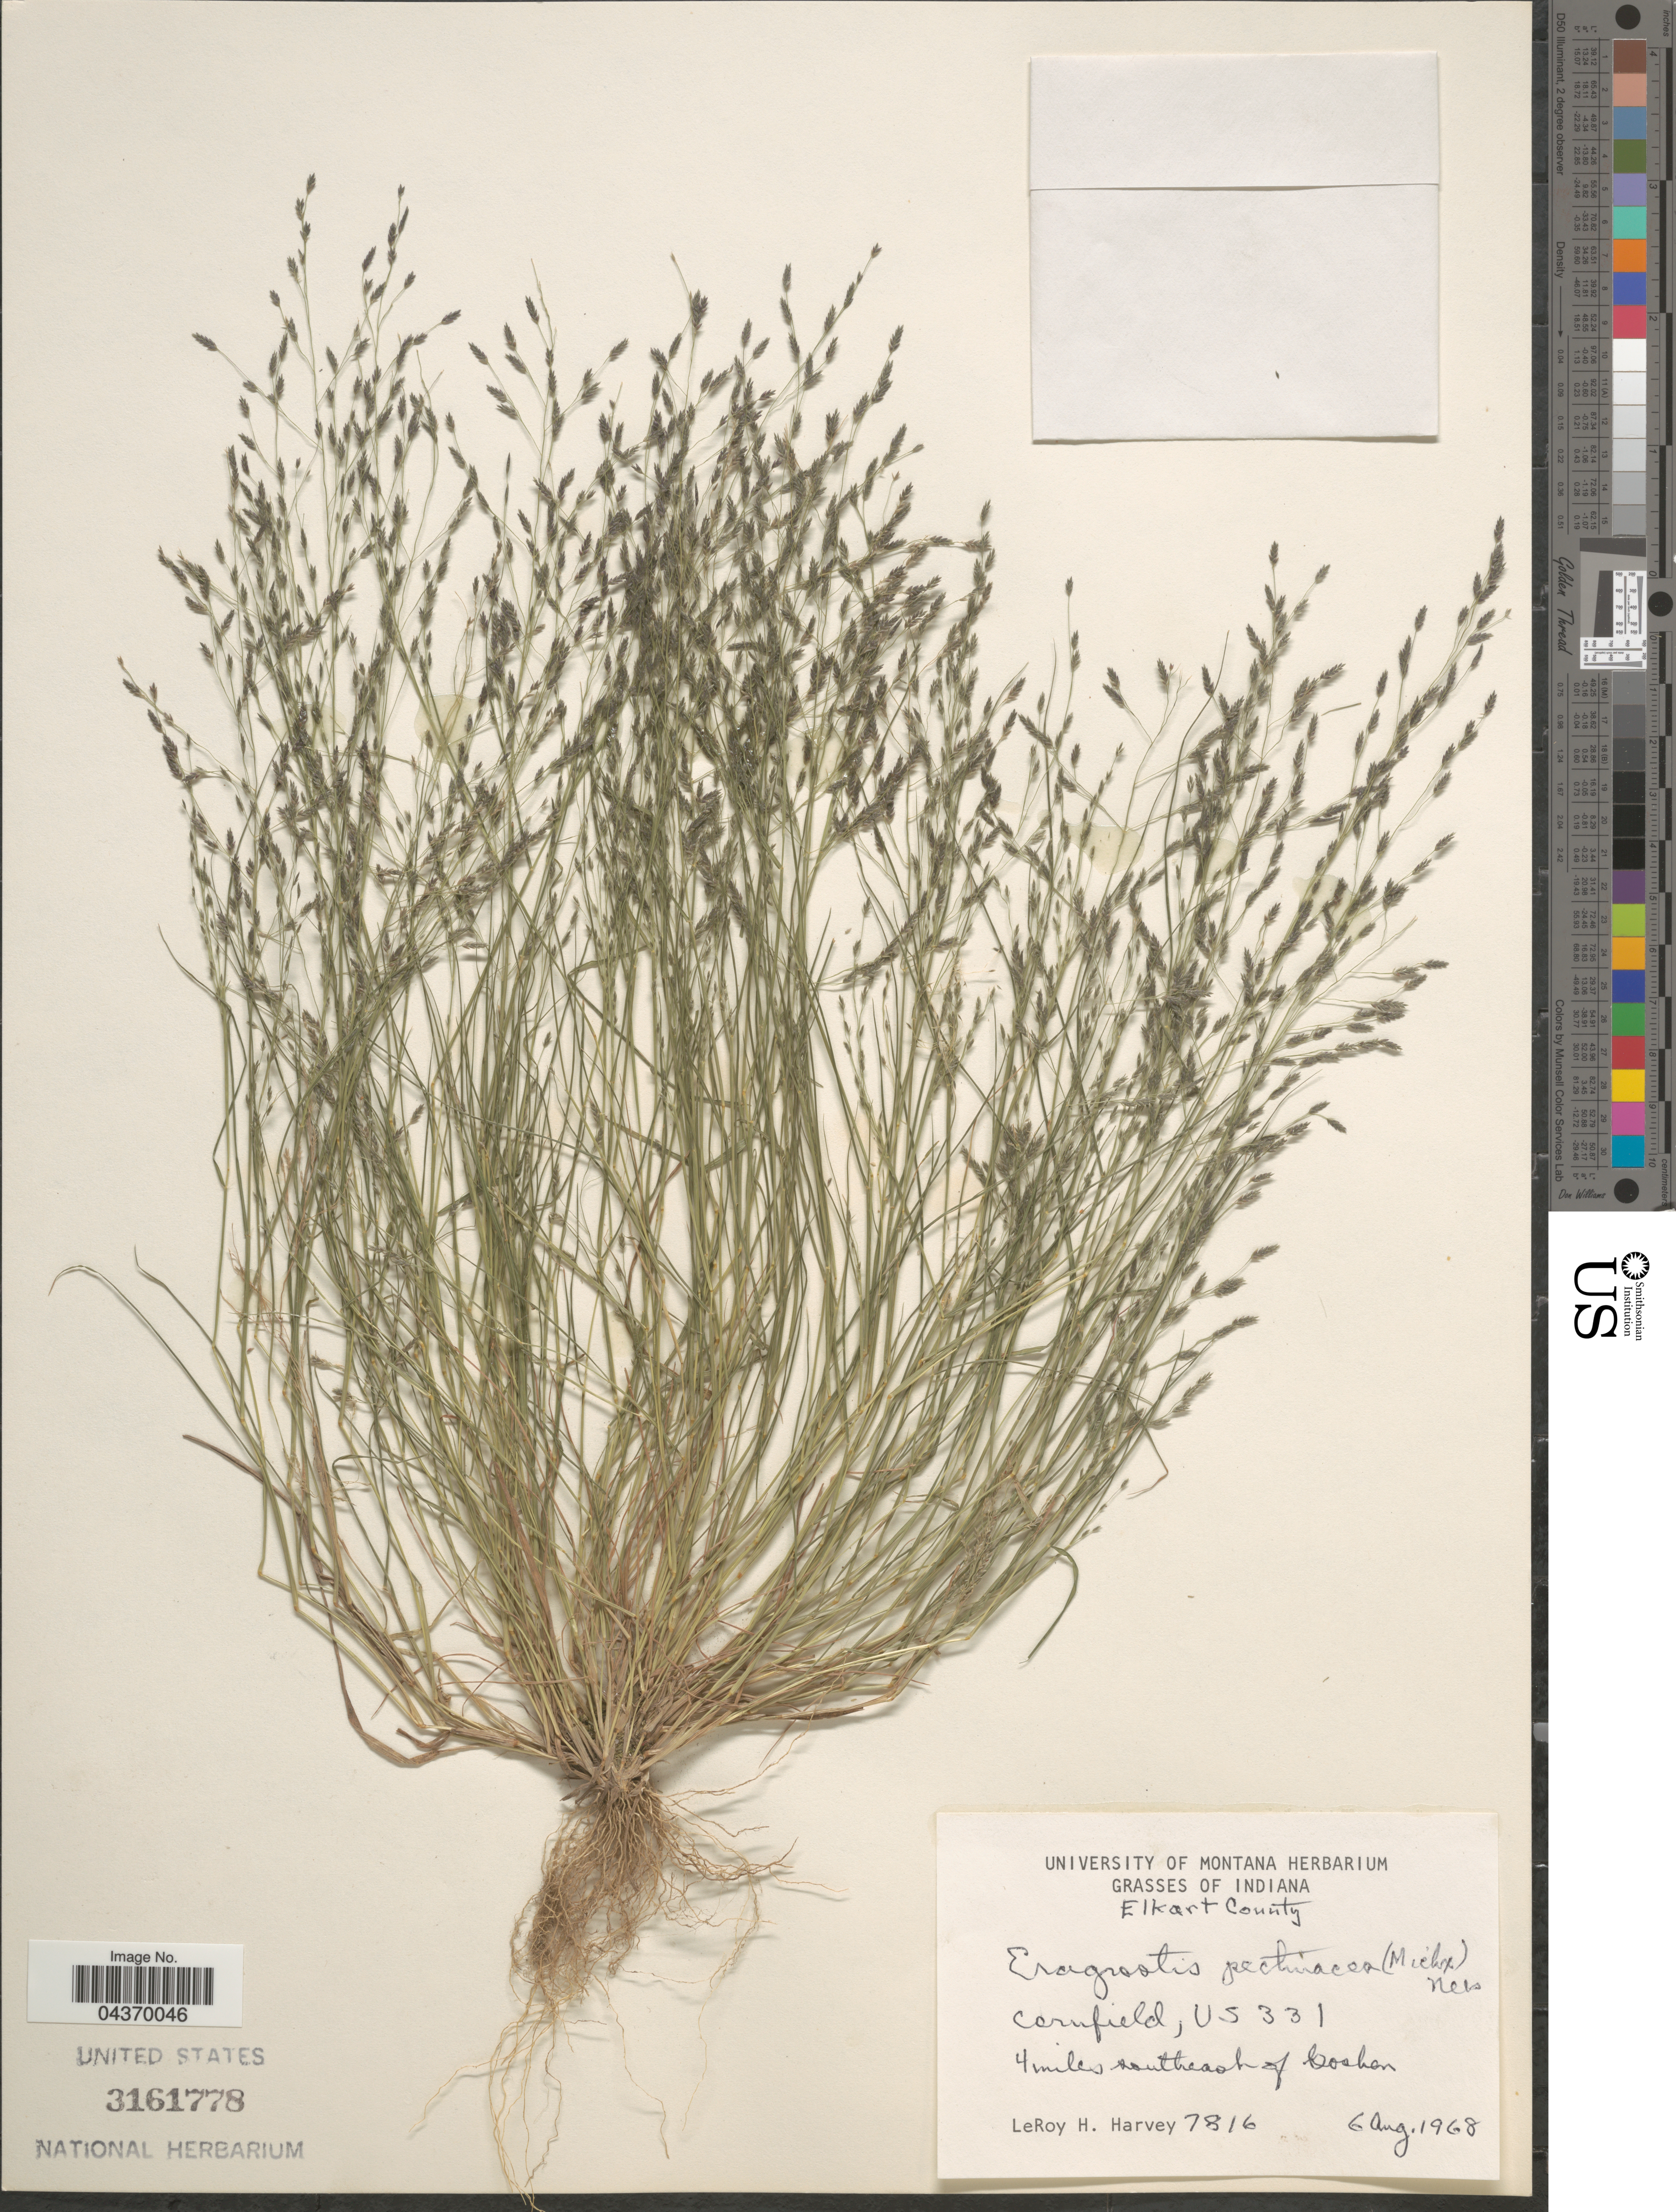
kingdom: Plantae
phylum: Tracheophyta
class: Liliopsida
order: Poales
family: Poaceae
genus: Eragrostis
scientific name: Eragrostis pectinacea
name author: (Michx.) Nees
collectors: L. H. Harvey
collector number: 7816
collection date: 1968-08-06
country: United States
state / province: Indiana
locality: Elkart County. Cornfield, US 331. 4 miles southeast of Goshen.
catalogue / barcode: US 3161778